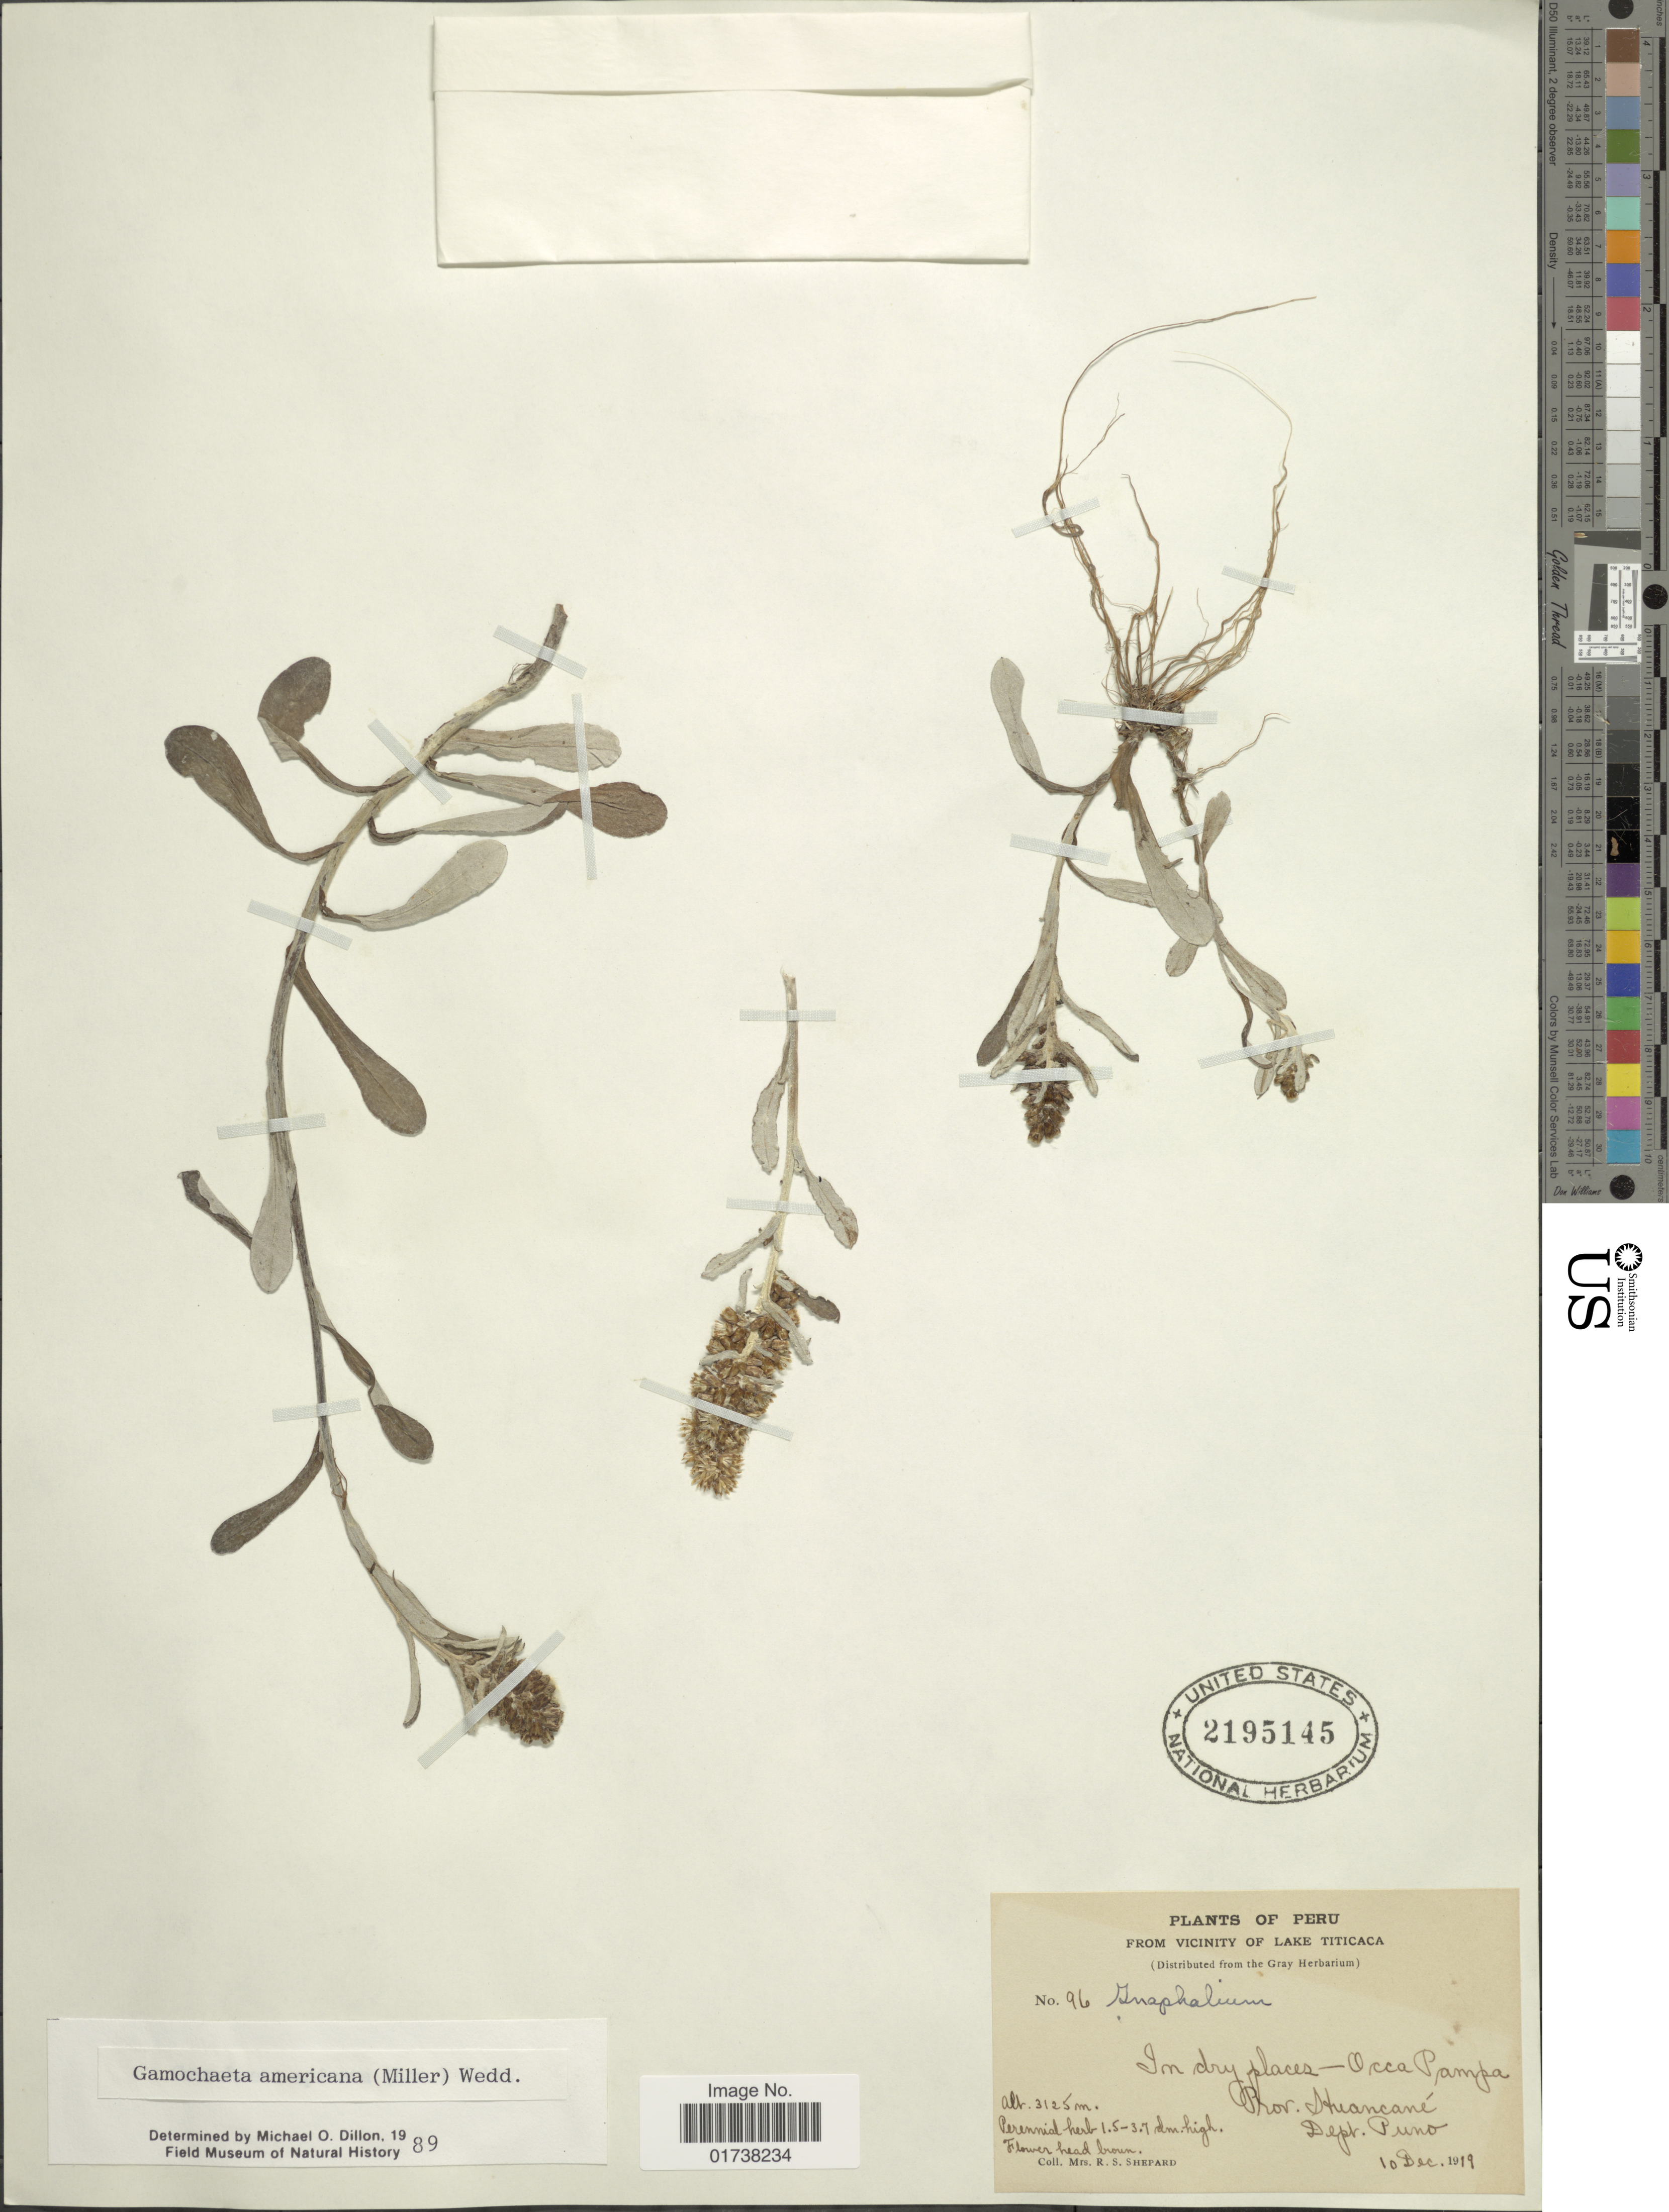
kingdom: Plantae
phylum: Tracheophyta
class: Magnoliopsida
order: Asterales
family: Asteraceae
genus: Gamochaeta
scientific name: Gamochaeta americana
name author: (Mill.) Wedd.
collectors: R. Shepard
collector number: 96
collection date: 1919-12-10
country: Peru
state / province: Puno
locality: Vicinity of Lake Titicaca, In dry places - Occa Pampa, Prov. Huancane, Dept. Puno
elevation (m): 3125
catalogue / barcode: US 2195145